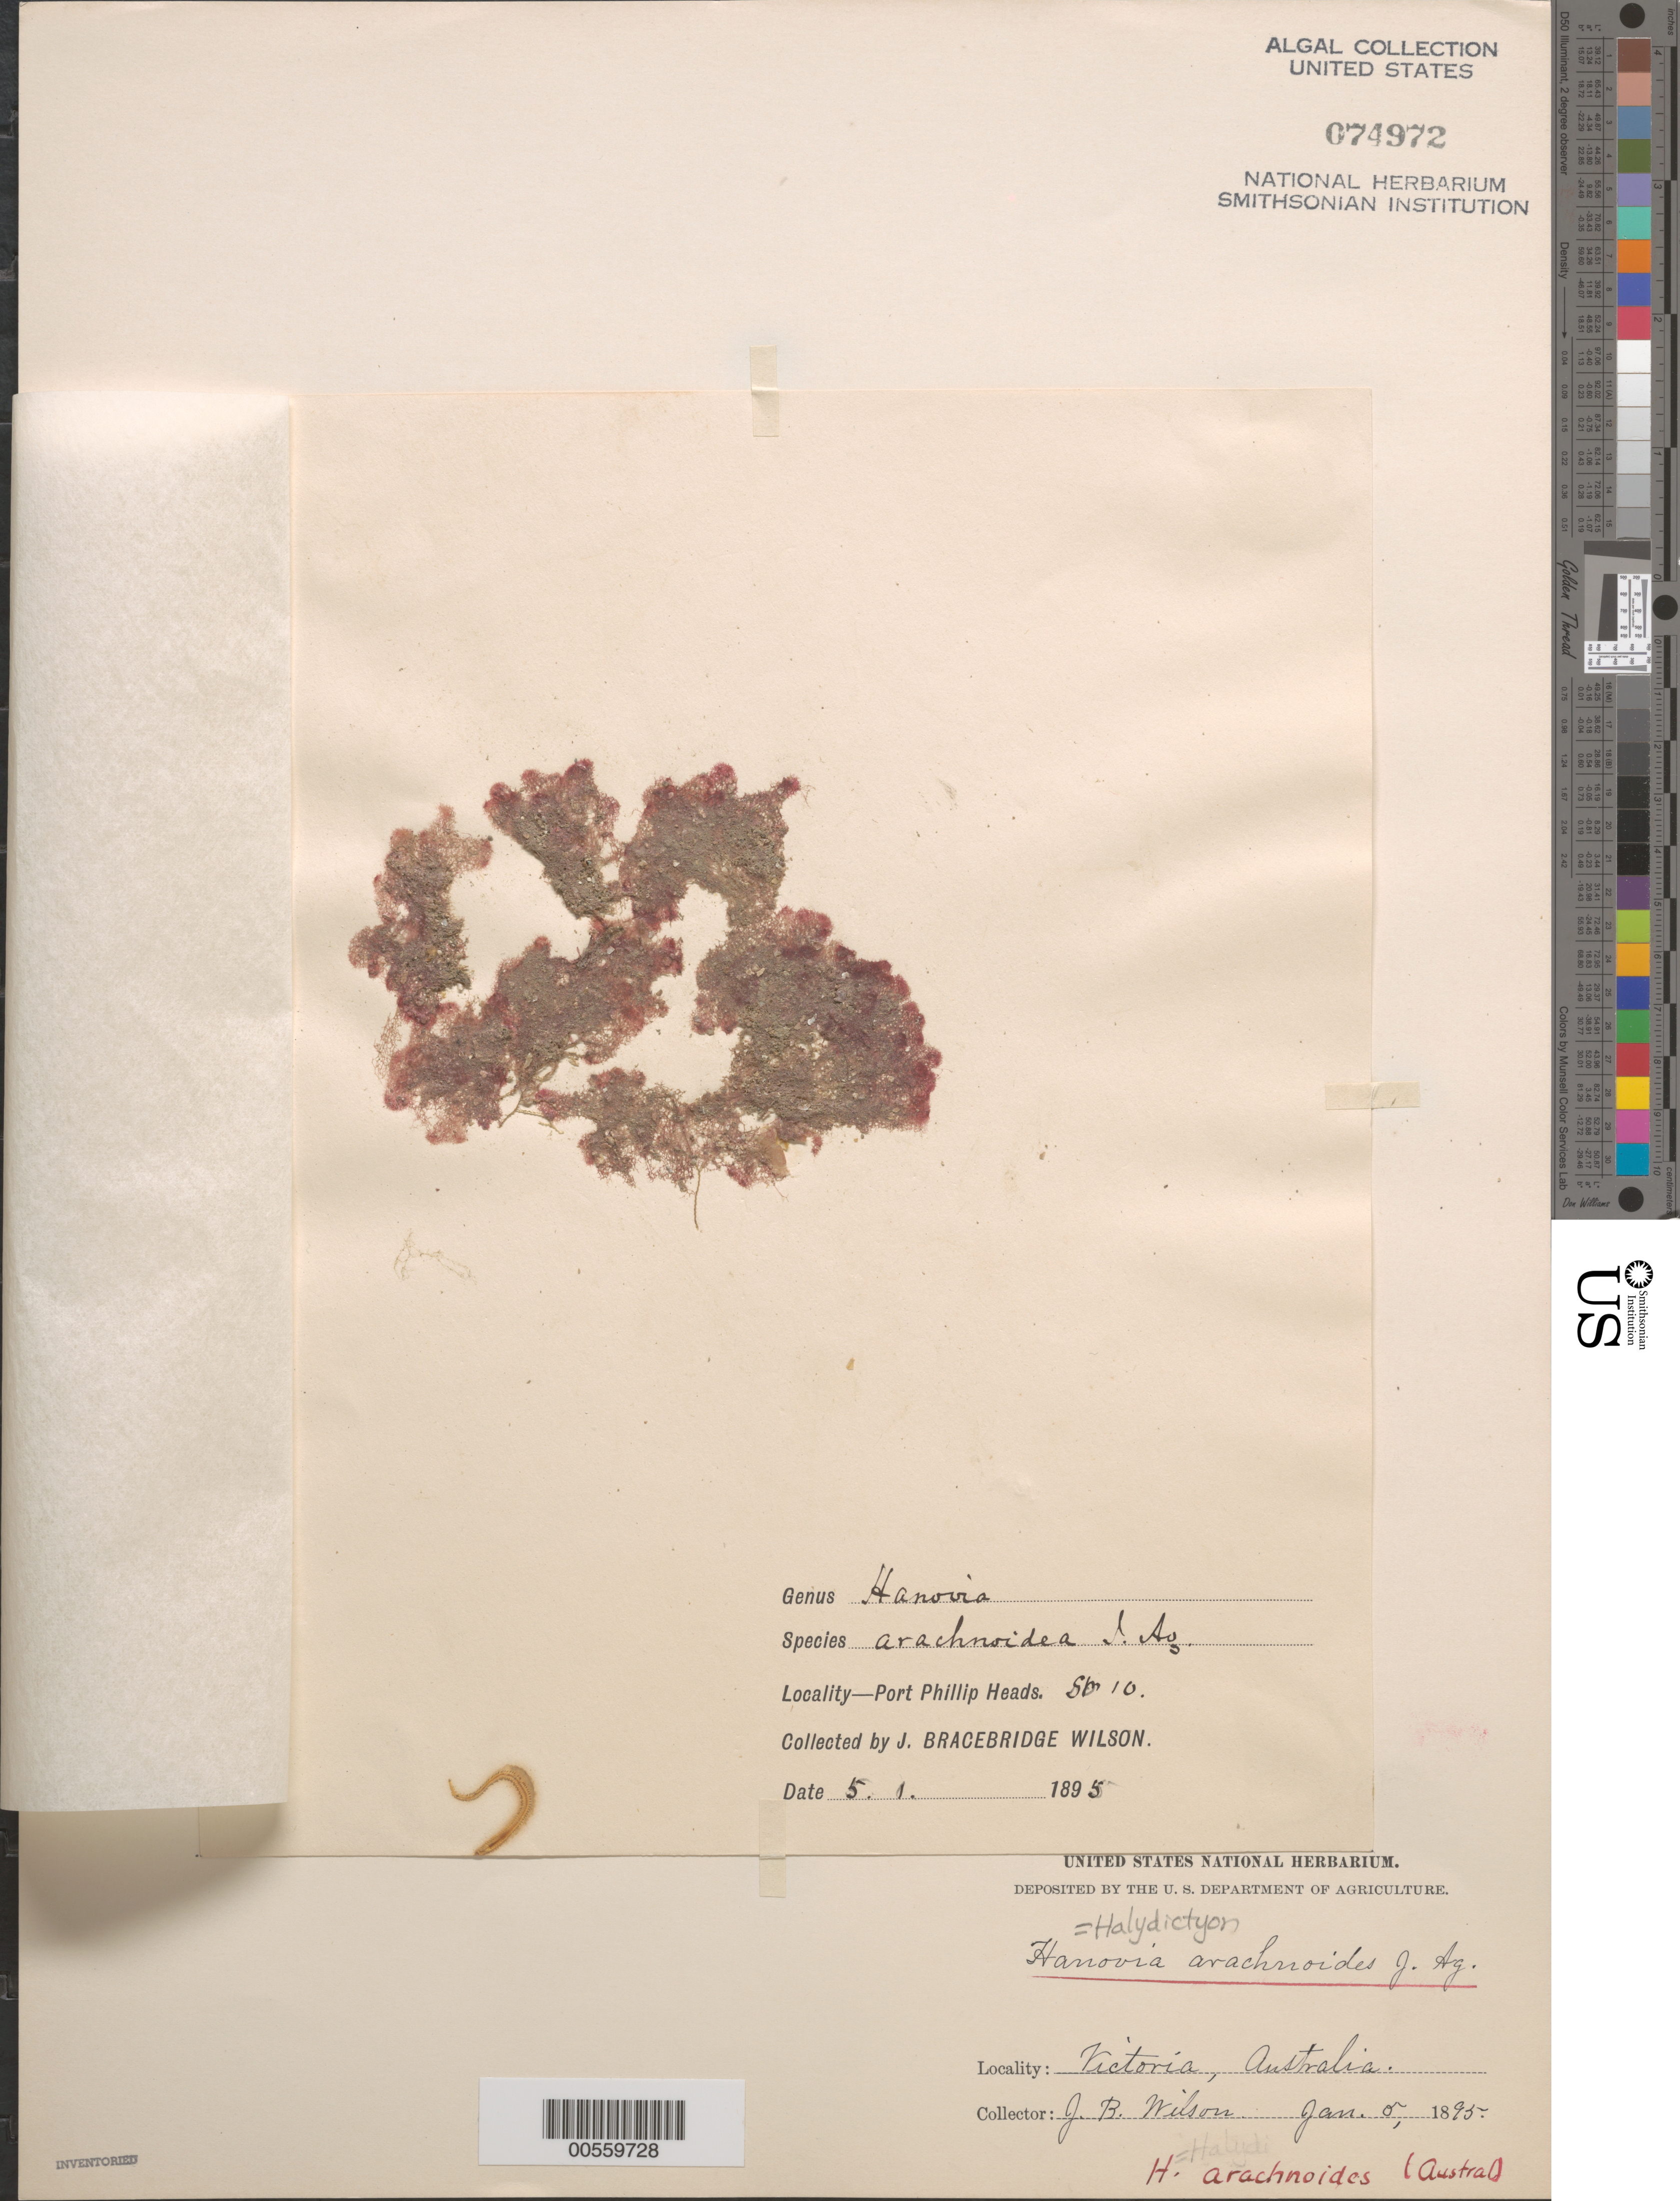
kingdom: Plantae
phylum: Rhodophyta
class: Florideophyceae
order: Ceramiales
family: Dasyaceae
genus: Halydictyon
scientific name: Halydictyon arachnoides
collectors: J. B. Wilson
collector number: Station 10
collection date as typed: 05 Jan 1895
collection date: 1895-01-05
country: Australia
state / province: Victoria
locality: Port Phillip Heads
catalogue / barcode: US 74972